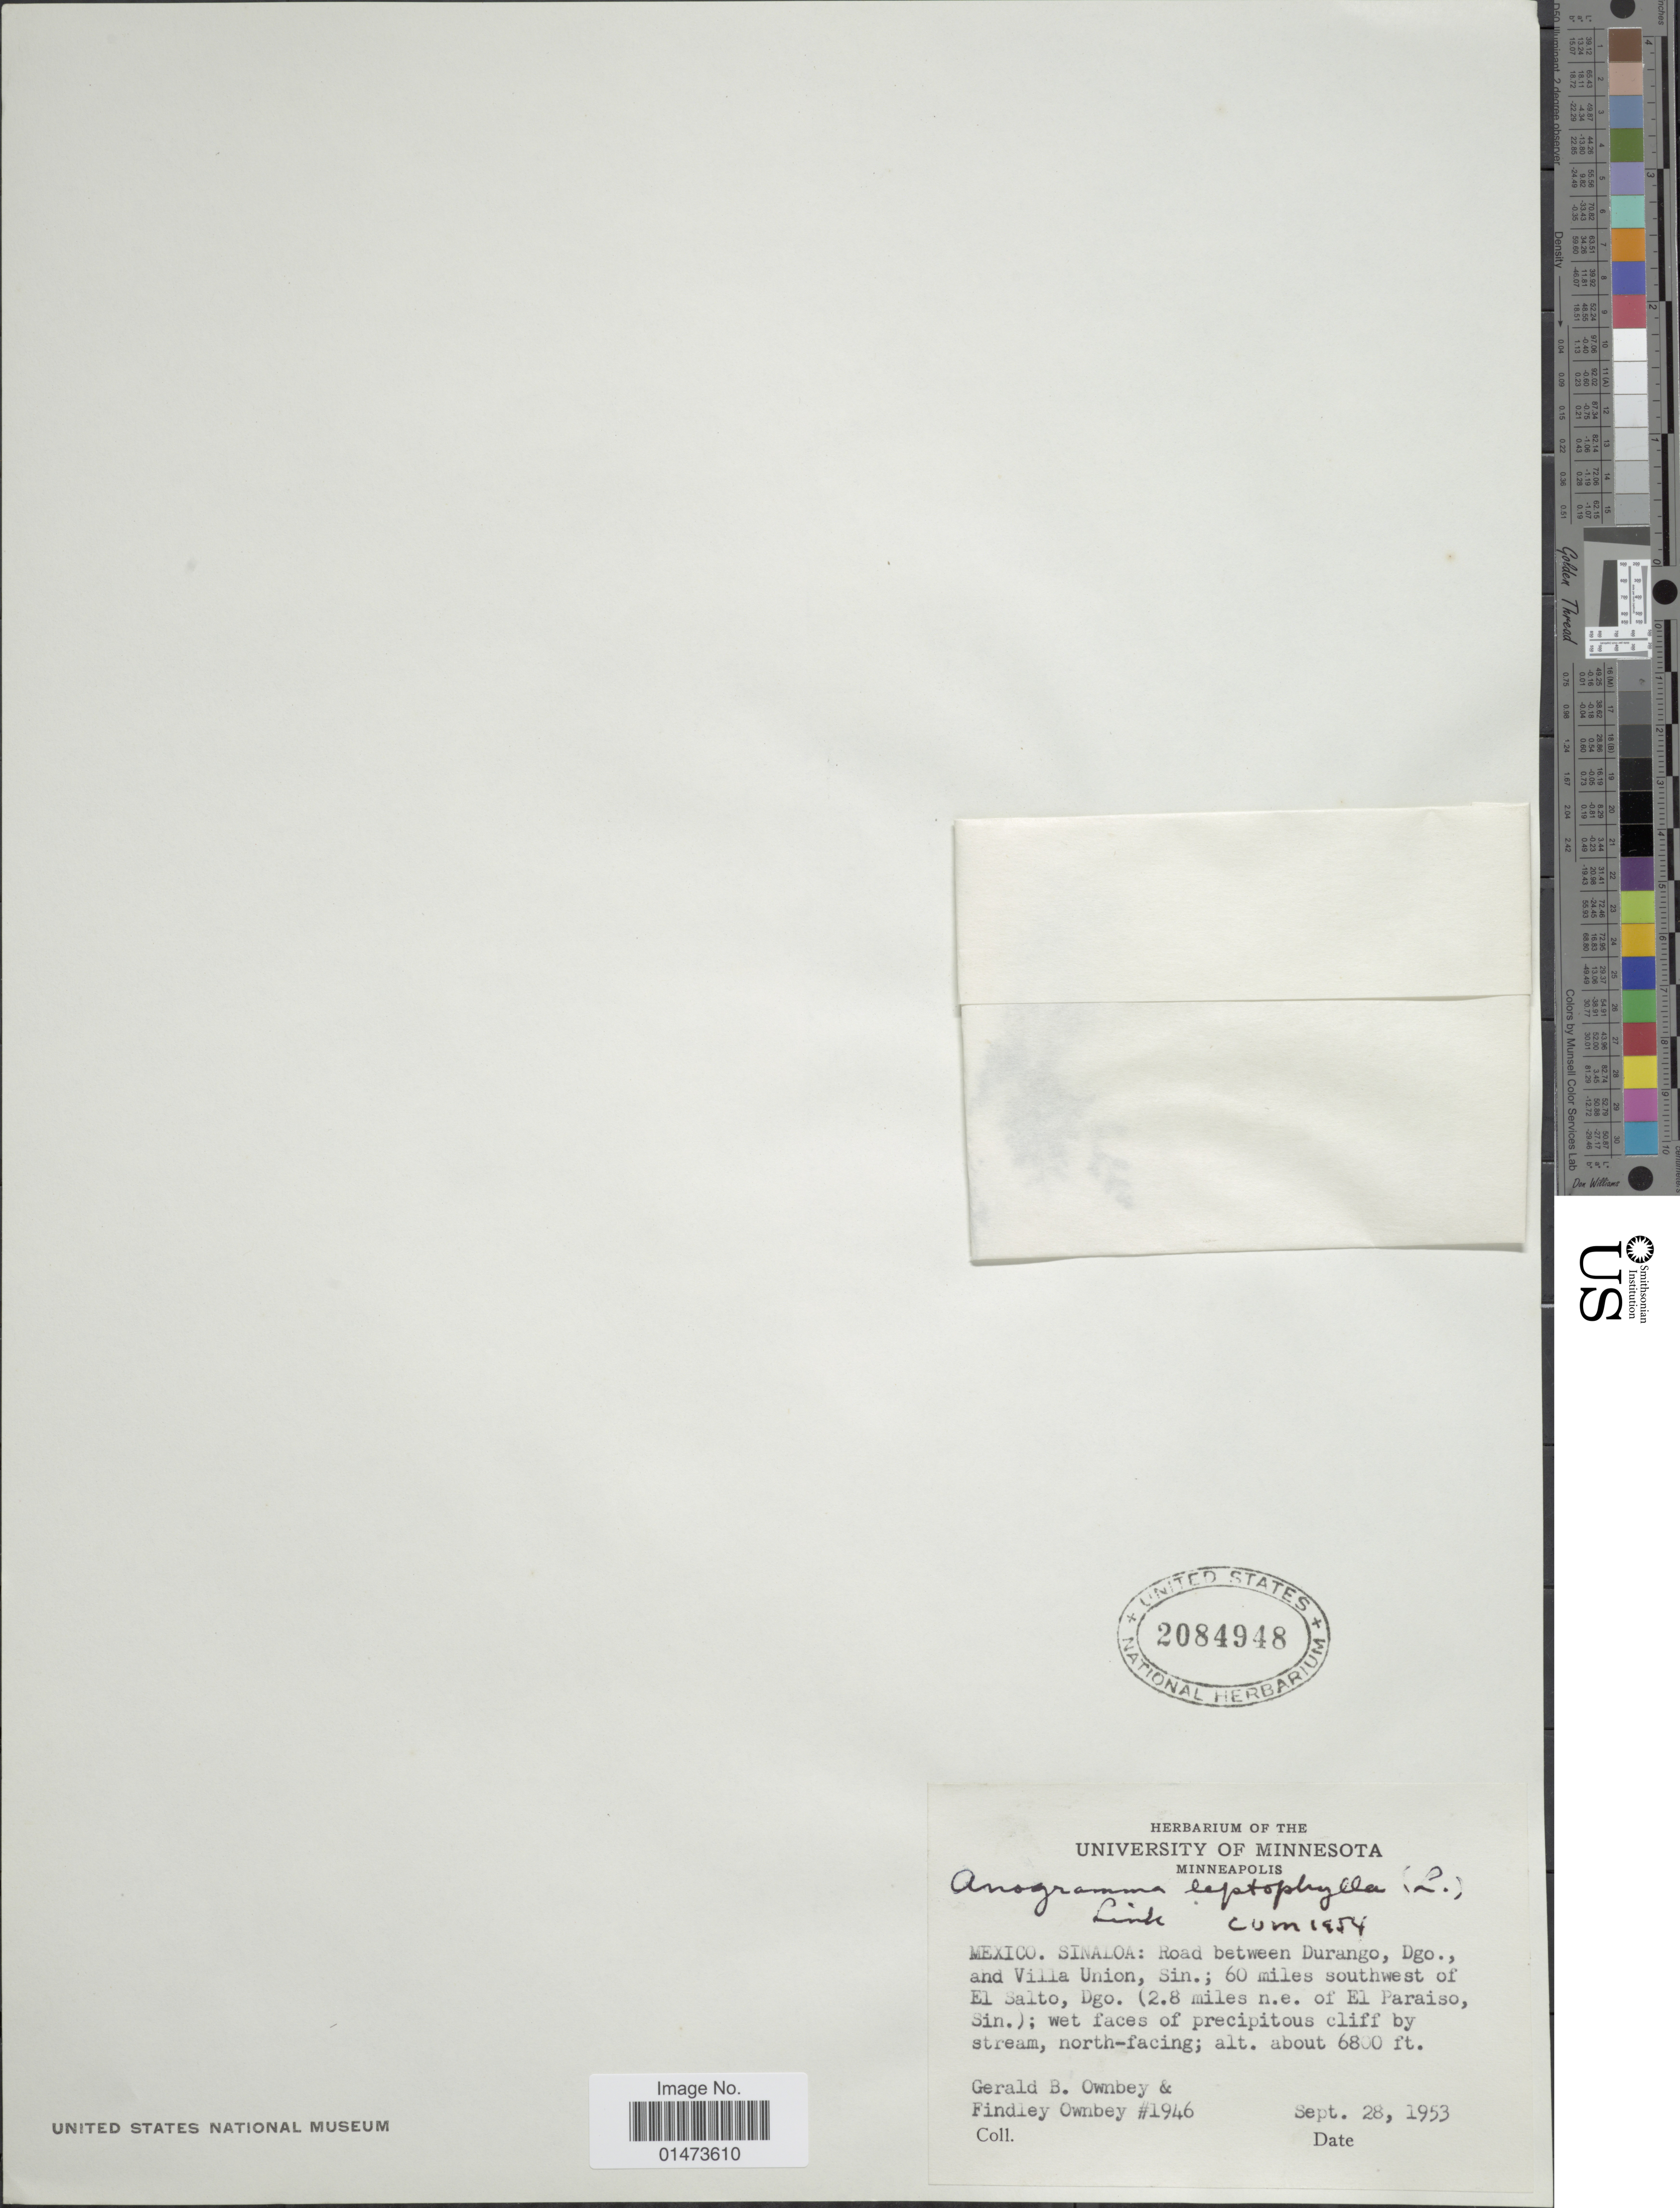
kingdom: Plantae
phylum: Tracheophyta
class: Polypodiopsida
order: Polypodiales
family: Pteridaceae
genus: Anogramma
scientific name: Anogramma leptophylla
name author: (L.) Link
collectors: G. B. Ownbey & F. Ownbey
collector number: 1946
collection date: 1953-09-28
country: Mexico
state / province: Sinaloa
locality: Road between Durango, Dgo., and Villa Union, Sin.; 60 miles southwest of El Salto, Dgo. (2.8 miles n.e. of El Paraiso, Sin.).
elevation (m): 2073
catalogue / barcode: US 2084948